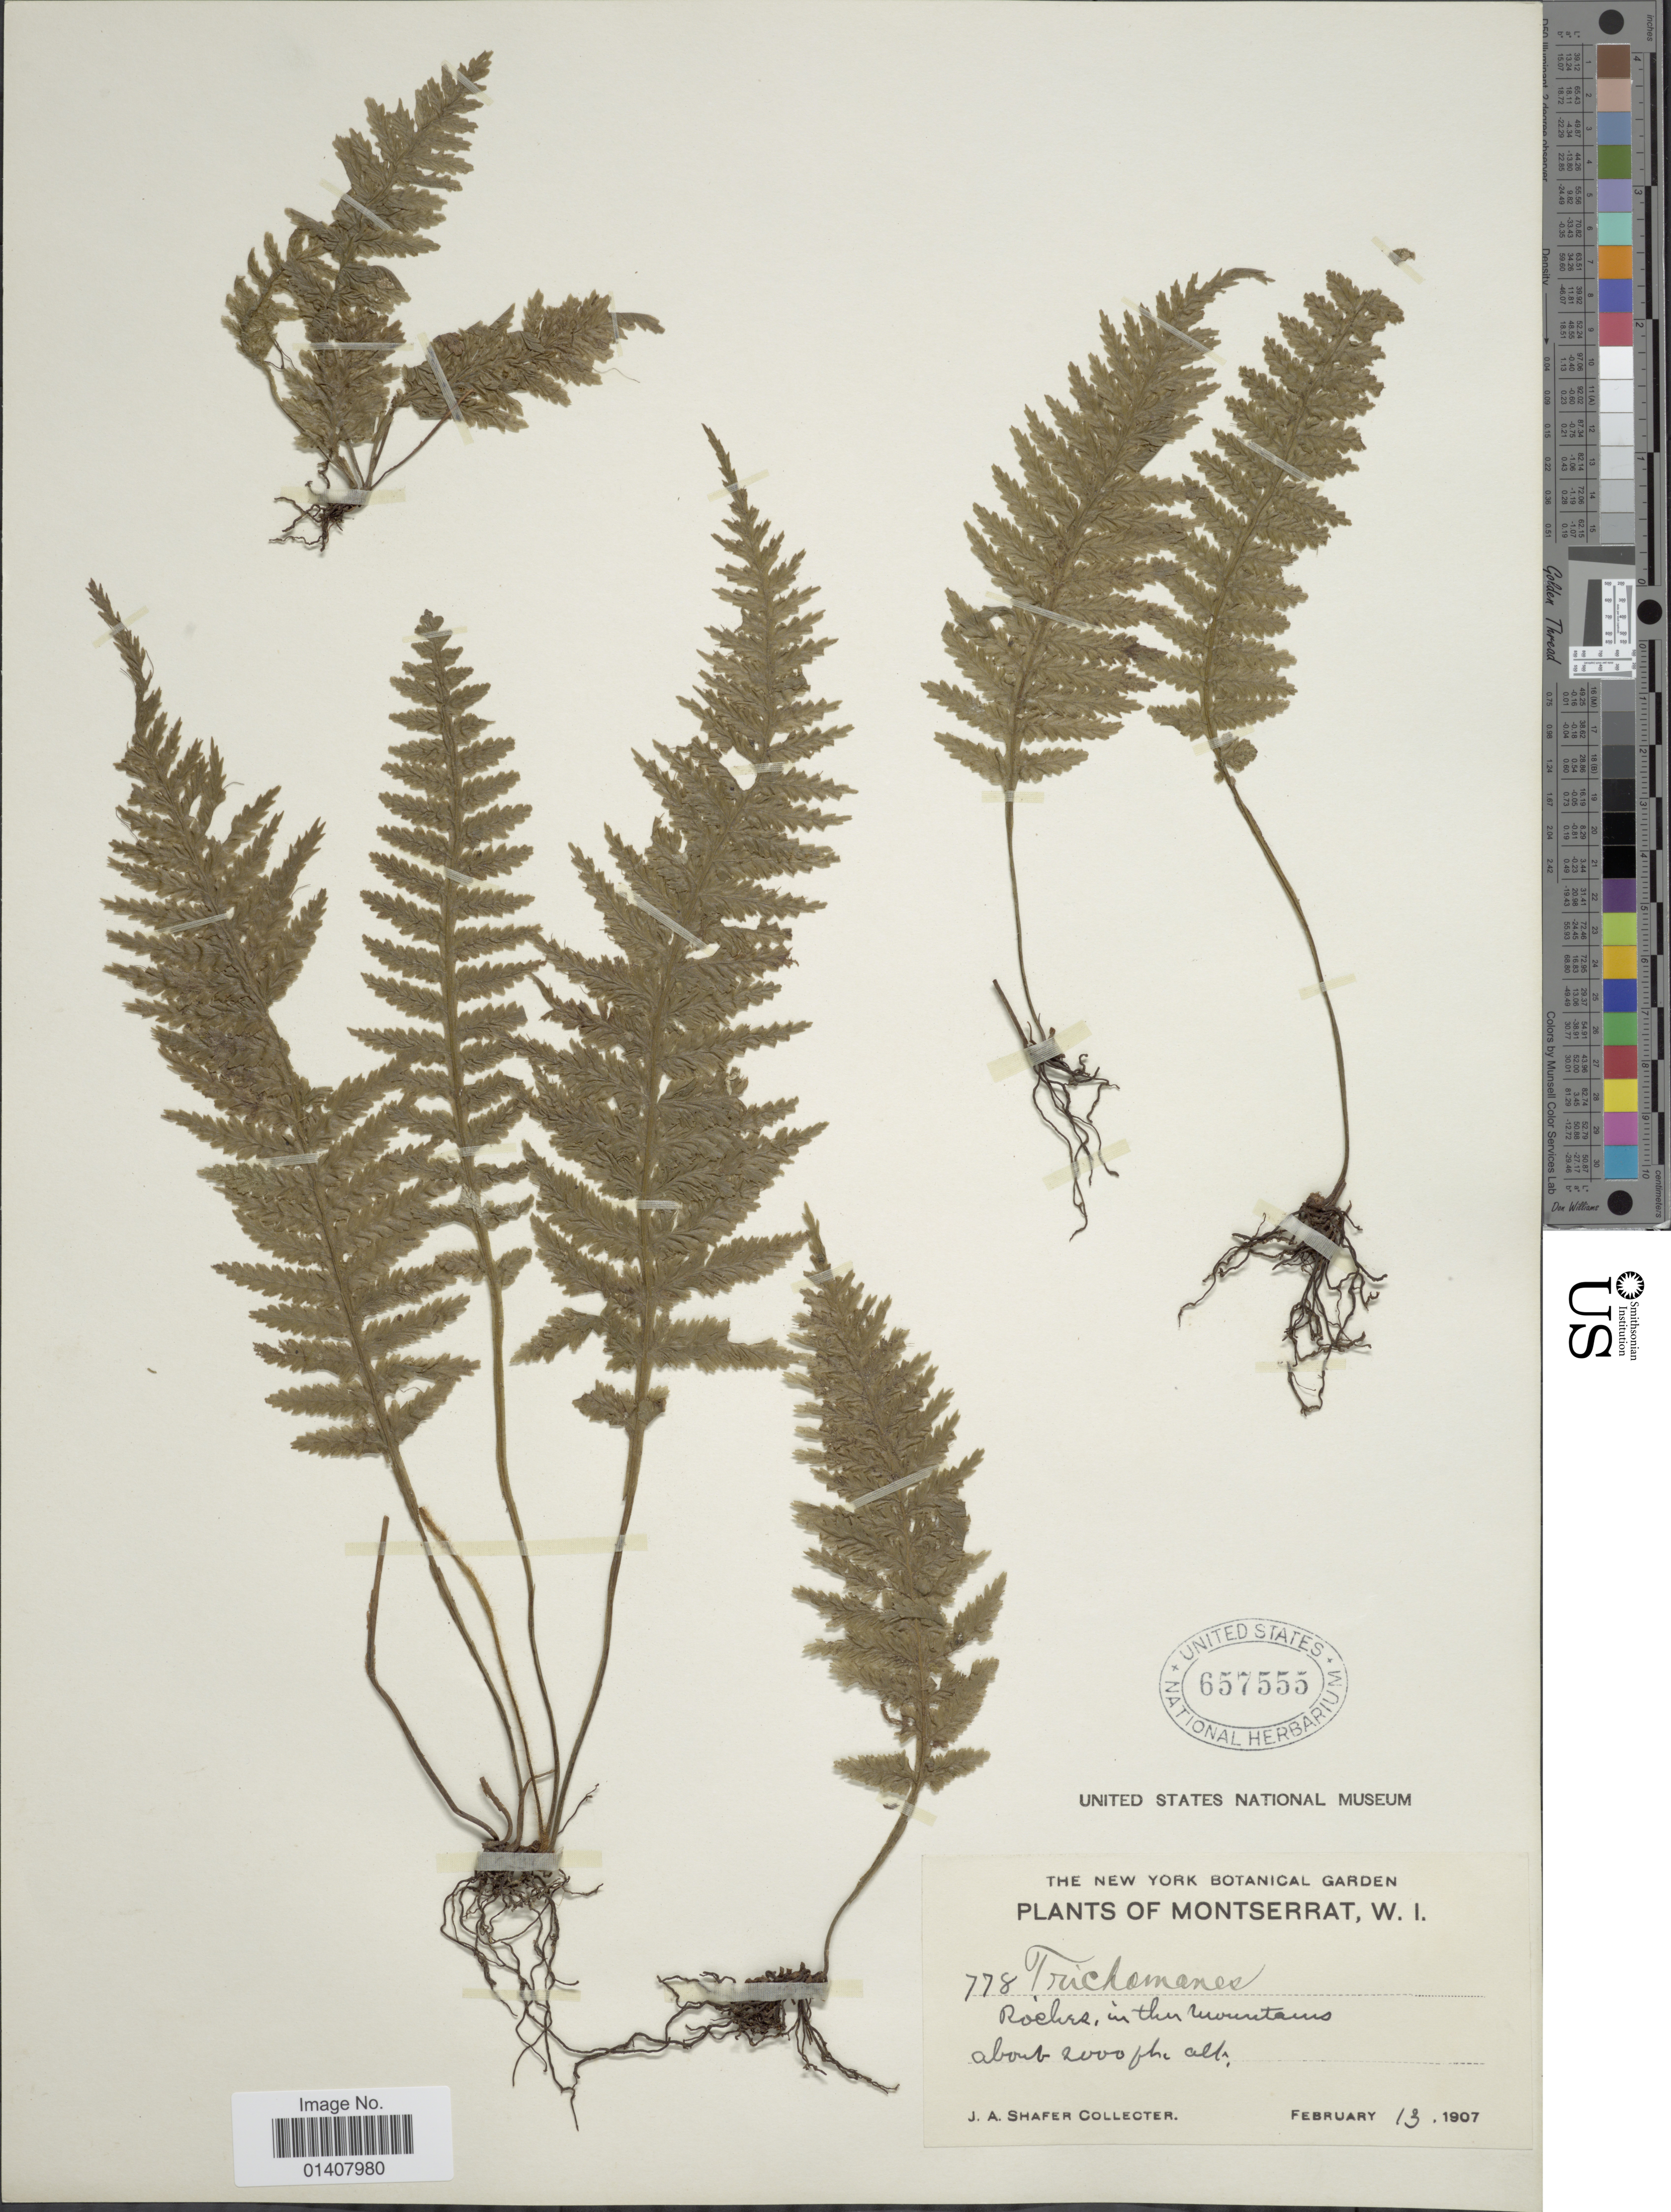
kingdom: Plantae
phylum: Tracheophyta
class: Polypodiopsida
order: Hymenophyllales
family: Hymenophyllaceae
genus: Trichomanes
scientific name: Trichomanes alatum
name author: Sw.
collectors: J. A. Shafer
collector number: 778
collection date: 1907-02-13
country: Montserrat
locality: Montserrat, W.I., rochers, in then mountains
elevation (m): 610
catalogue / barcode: US 657555